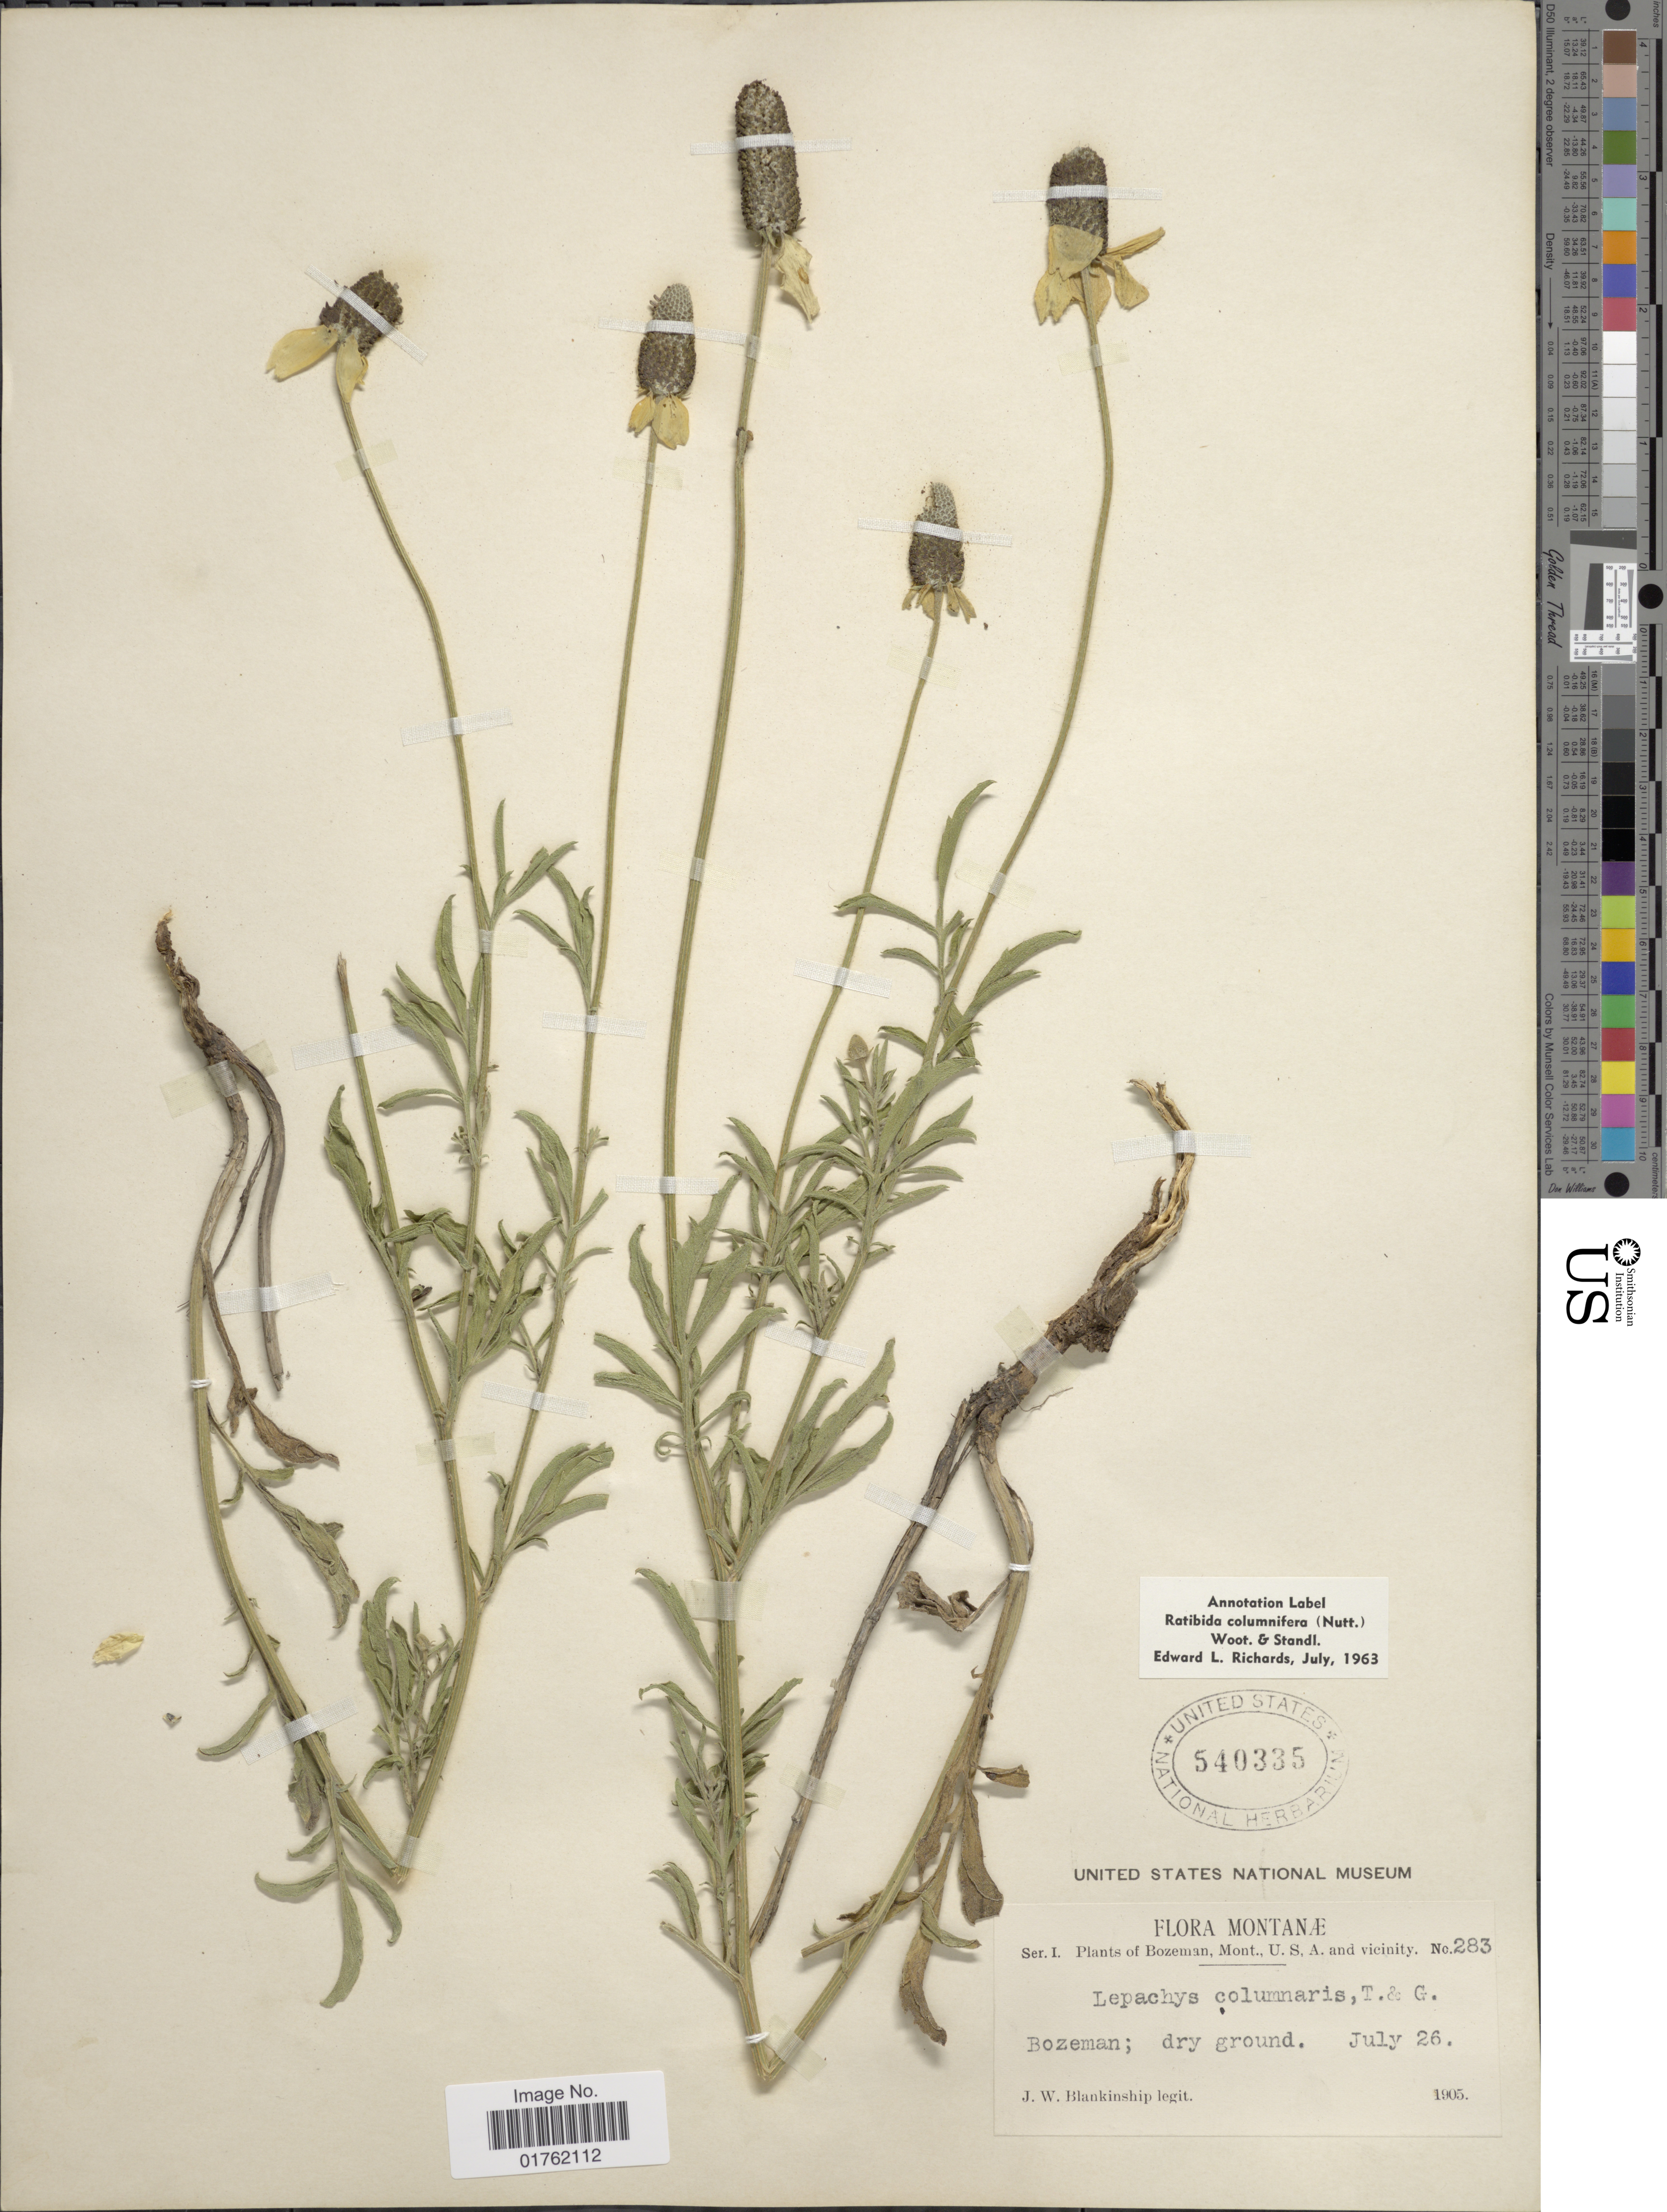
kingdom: Plantae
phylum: Tracheophyta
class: Magnoliopsida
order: Asterales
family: Asteraceae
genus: Ratibida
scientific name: Ratibida columnaris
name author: (Pursh) D. Don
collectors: J. W. Blankinship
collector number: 283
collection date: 1905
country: United States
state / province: Montana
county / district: Gallatin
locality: Bozeman, Bozeman; dry ground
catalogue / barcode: US 540335